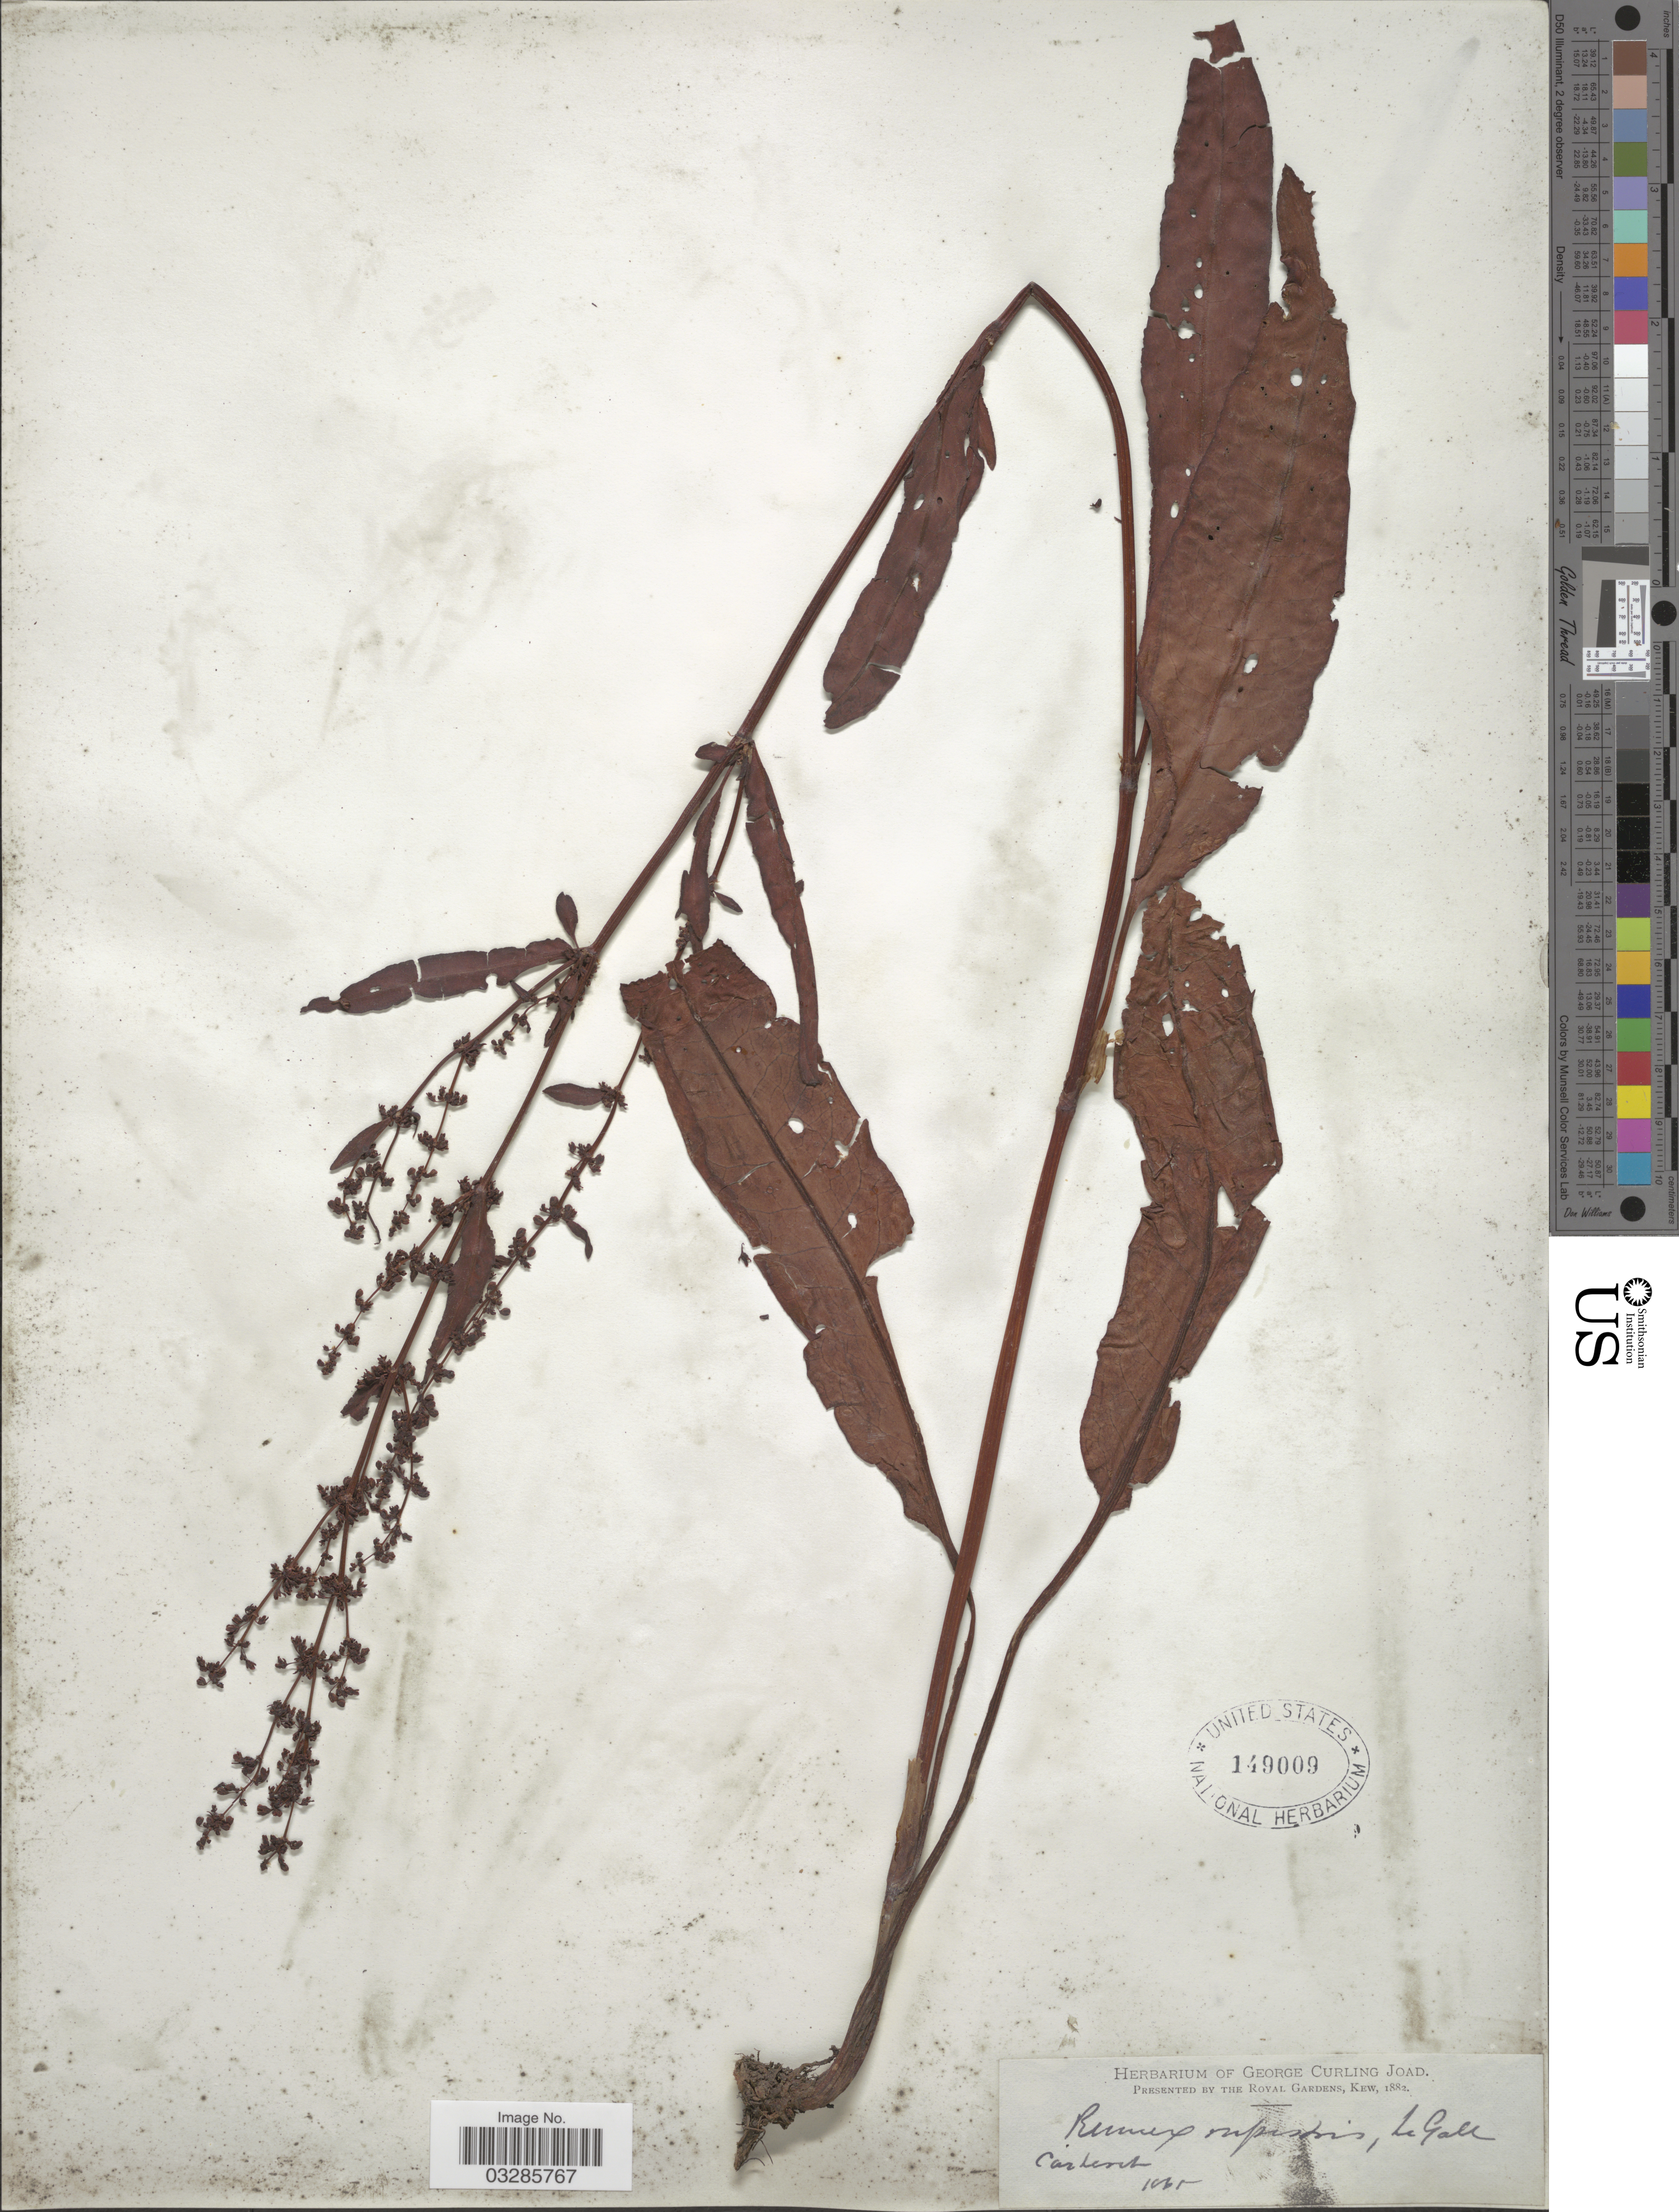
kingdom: Plantae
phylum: Tracheophyta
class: Magnoliopsida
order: Caryophyllales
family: Polygonaceae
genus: Rumex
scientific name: Rumex rupestris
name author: Le Gall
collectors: ex herb. George Curling Joad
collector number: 1065*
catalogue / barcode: US 149009